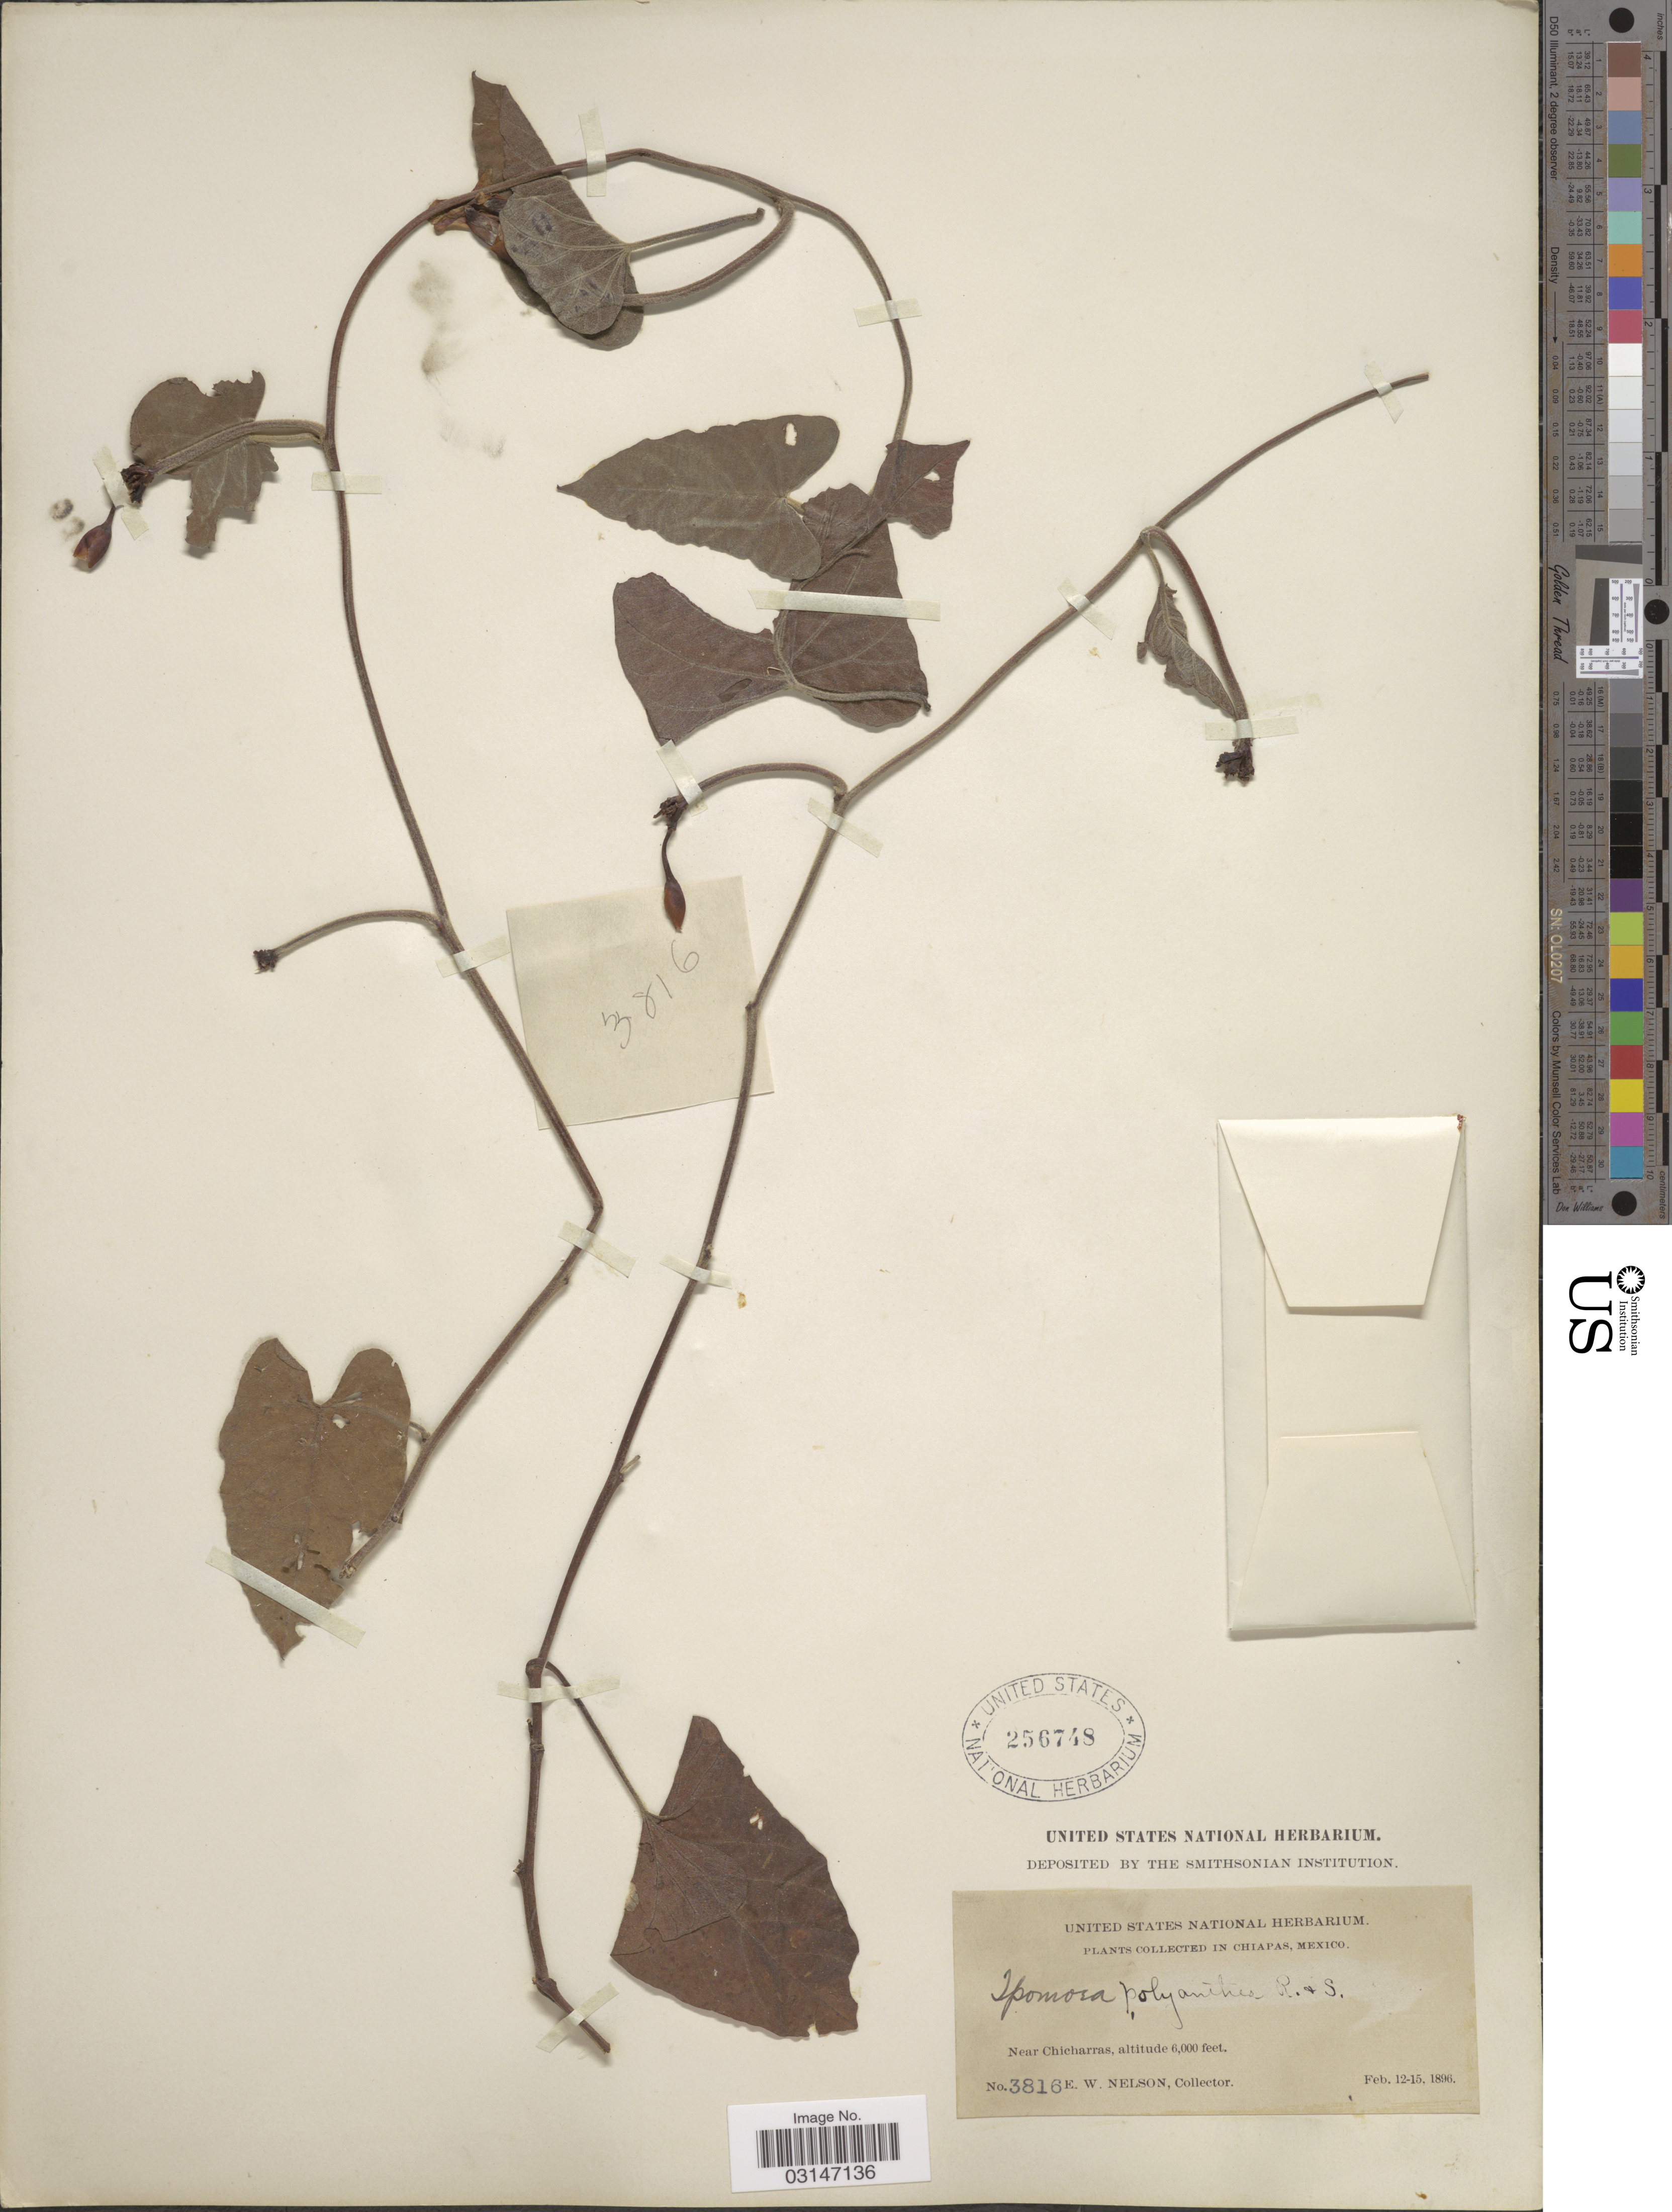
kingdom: Plantae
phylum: Tracheophyta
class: Magnoliopsida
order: Solanales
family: Convolvulaceae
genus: Camonea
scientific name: Camonea umbellata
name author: (L.) A. R. Simões & Staples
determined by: Strong, Mark T., (BOT), Smithsonian Institution - National Museum of Natural History (UNITED STATES)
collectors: E. W. Nelson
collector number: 3816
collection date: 1896-02-12/1896-02-15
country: Mexico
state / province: Chiapas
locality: Near Chicharras.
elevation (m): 1829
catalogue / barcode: US 256748